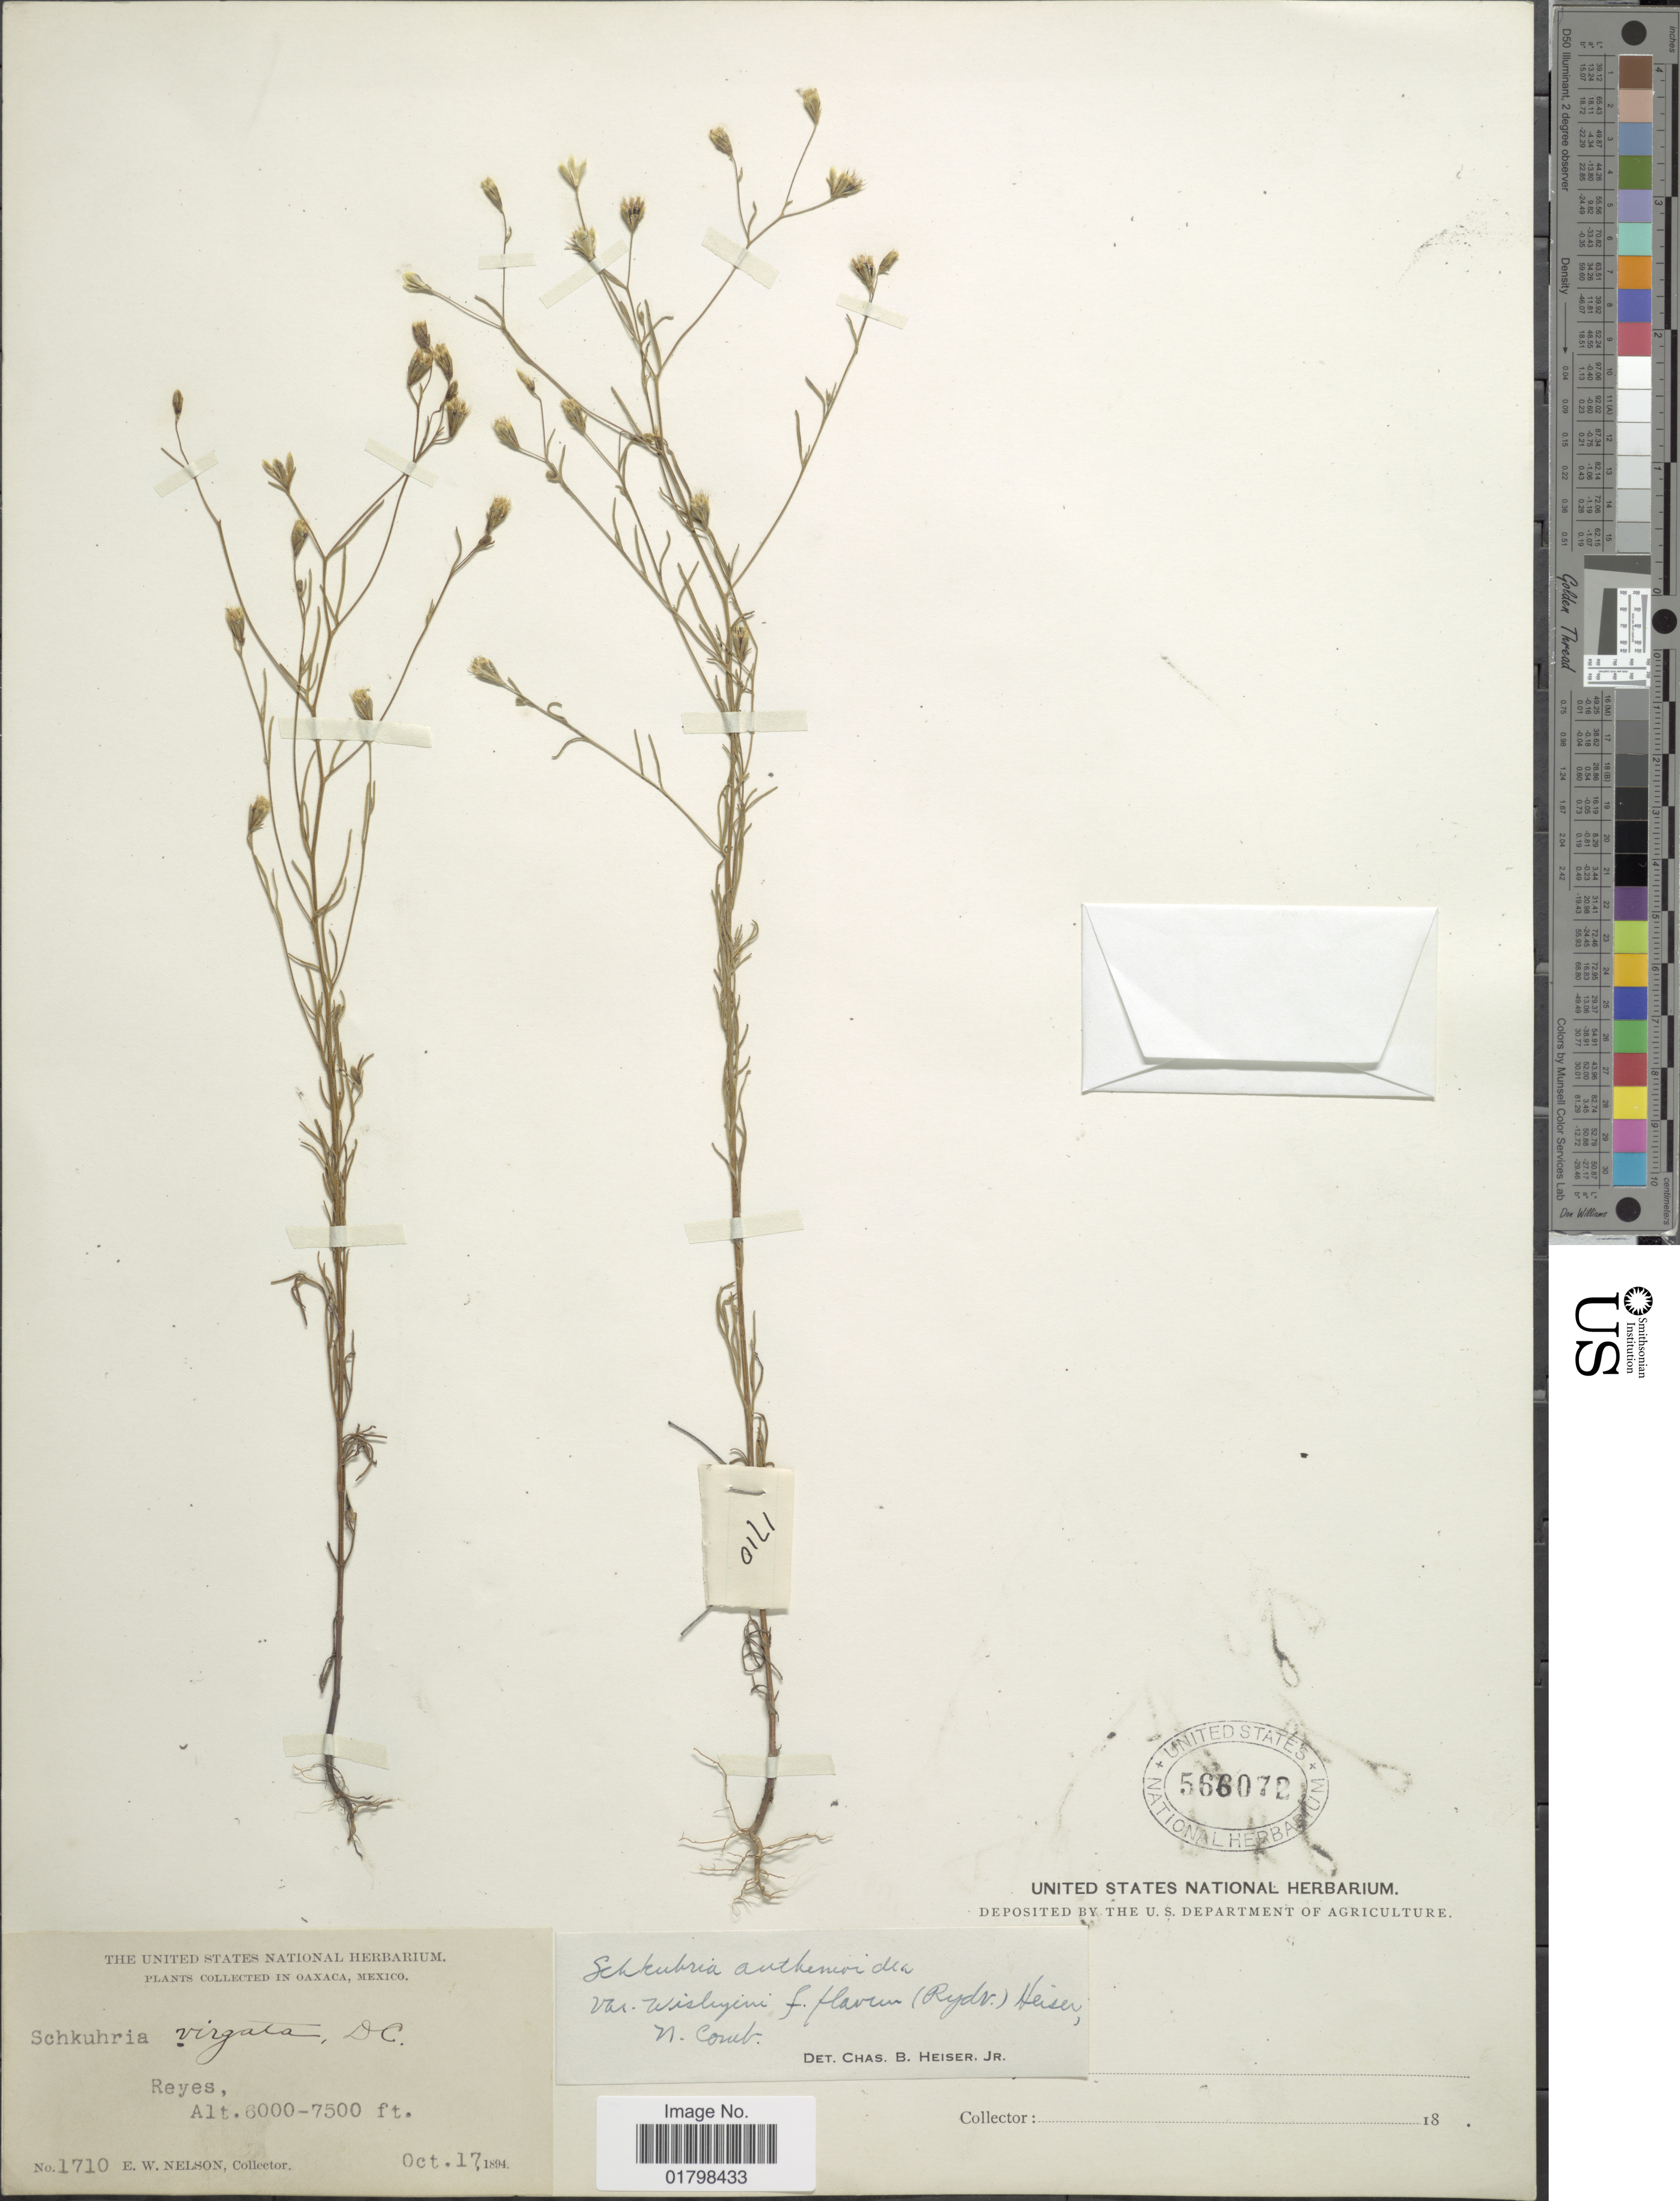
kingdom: Plantae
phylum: Tracheophyta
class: Magnoliopsida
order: Asterales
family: Asteraceae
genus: Schkuhria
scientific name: Schkuhria wislizeni var. wislizeni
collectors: E. W. Nelson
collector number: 1710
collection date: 1894-10-17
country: Mexico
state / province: Oaxaca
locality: Reyes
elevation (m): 1829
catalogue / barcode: US 566072